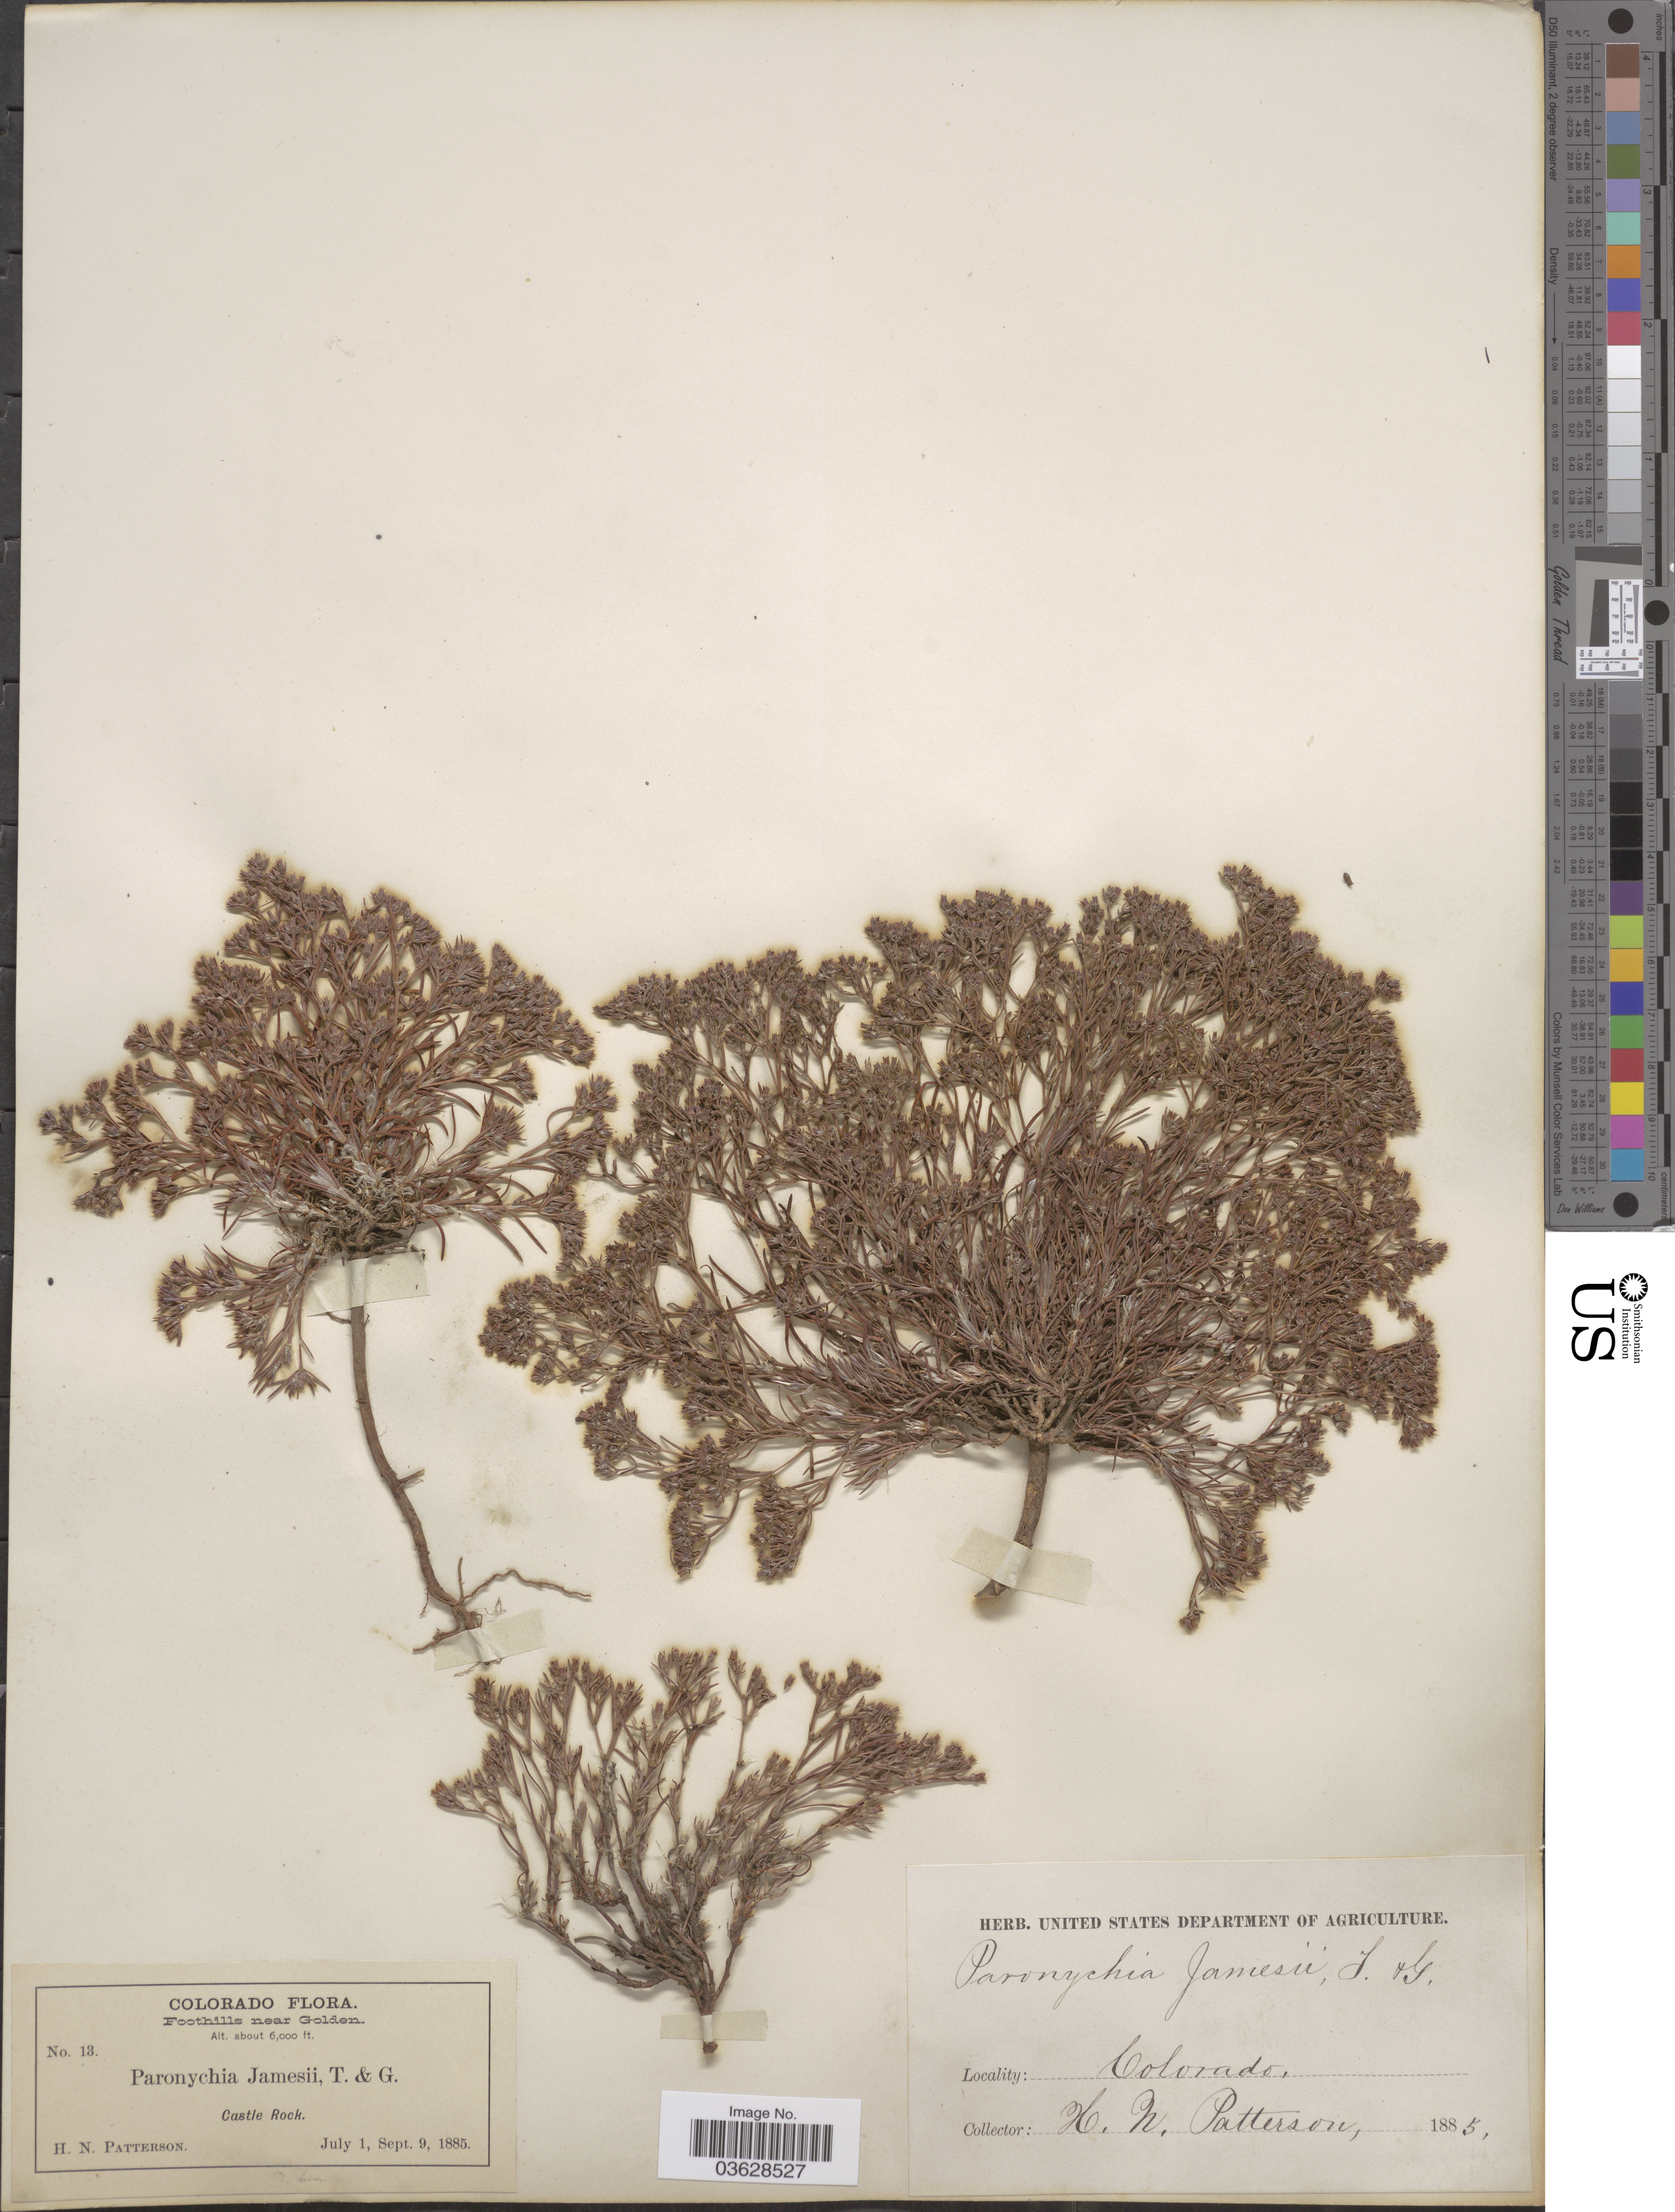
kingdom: Plantae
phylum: Tracheophyta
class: Magnoliopsida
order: Caryophyllales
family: Caryophyllaceae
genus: Paronychia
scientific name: Paronychia jamesii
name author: Torr. & A. Gray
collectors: H. N. Patterson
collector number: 13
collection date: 1885-07-01/1885-09-09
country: United States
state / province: Colorado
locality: Foothills near Golden. Castle Rock.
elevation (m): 1829